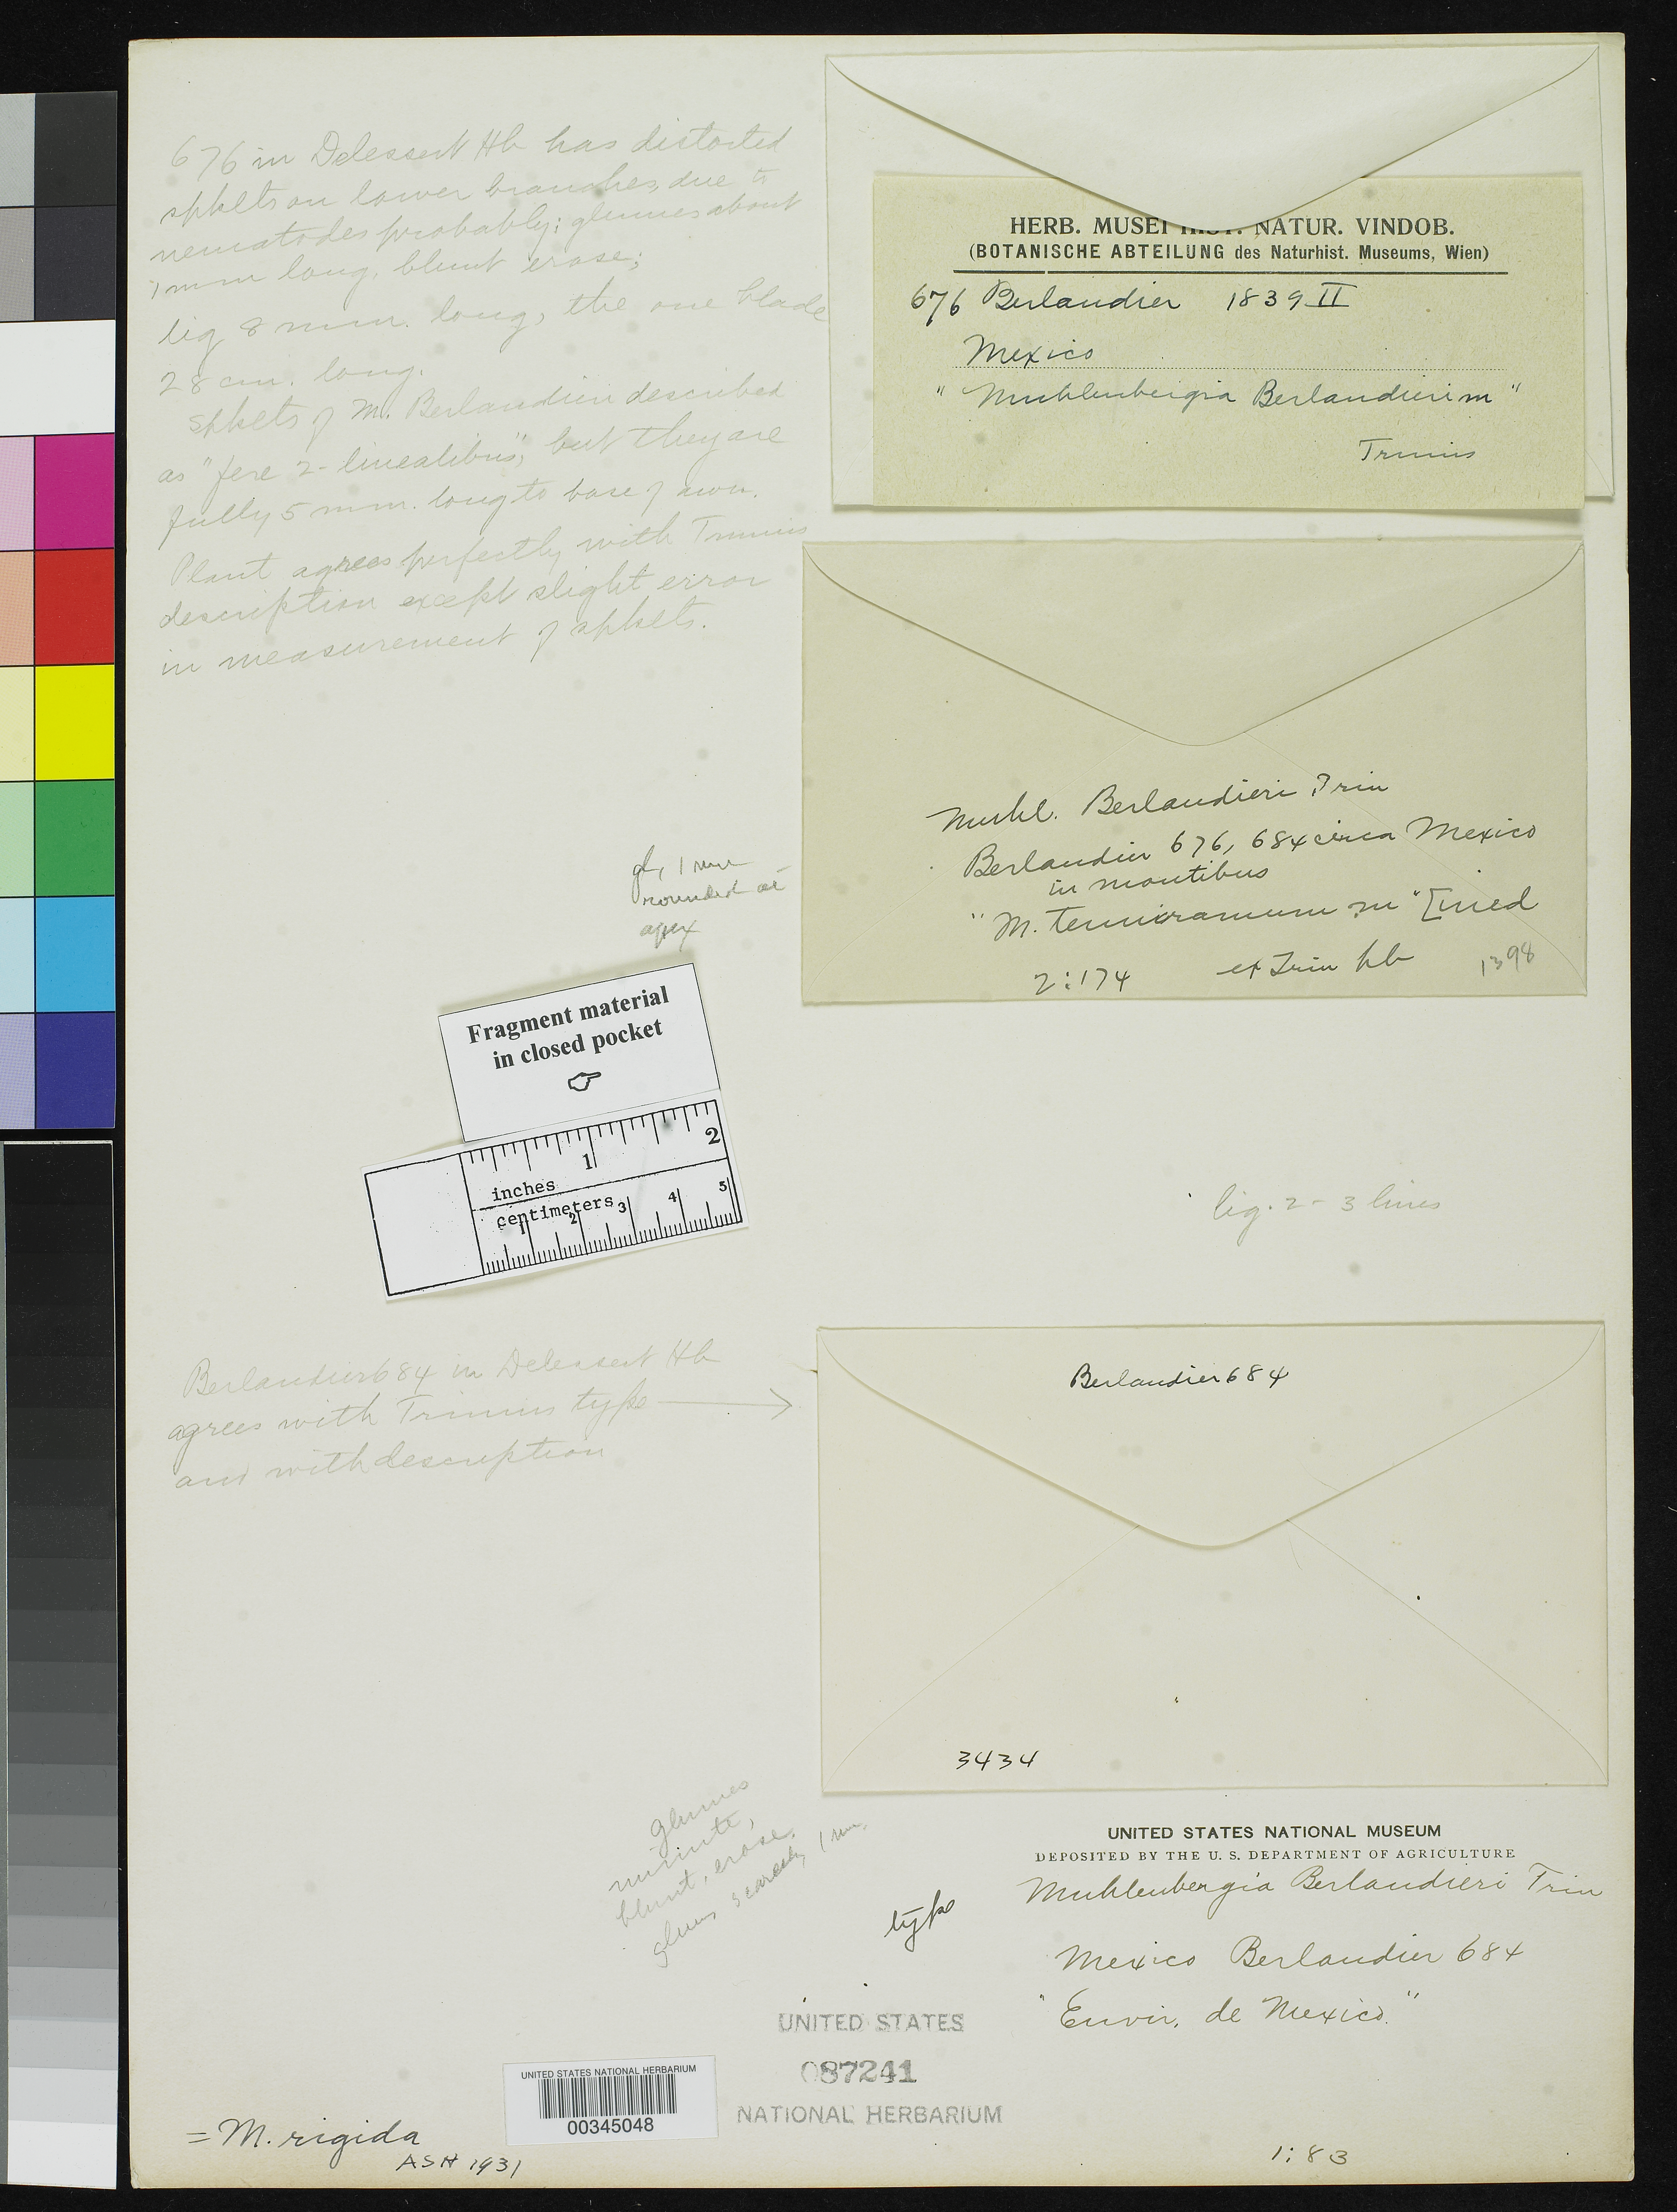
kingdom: Plantae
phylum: Tracheophyta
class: Liliopsida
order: Poales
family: Poaceae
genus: Muhlenbergia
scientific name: Muhlenbergia berlandieri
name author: Trin.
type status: Syntype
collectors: J. L. Berlandier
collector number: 676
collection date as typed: Feb 1839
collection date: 1839-02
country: Mexico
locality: E of Monserrat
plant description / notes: Fragmentary material of type specimens ex herb. Vienna, ex herb. Trin.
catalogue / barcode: US 87241